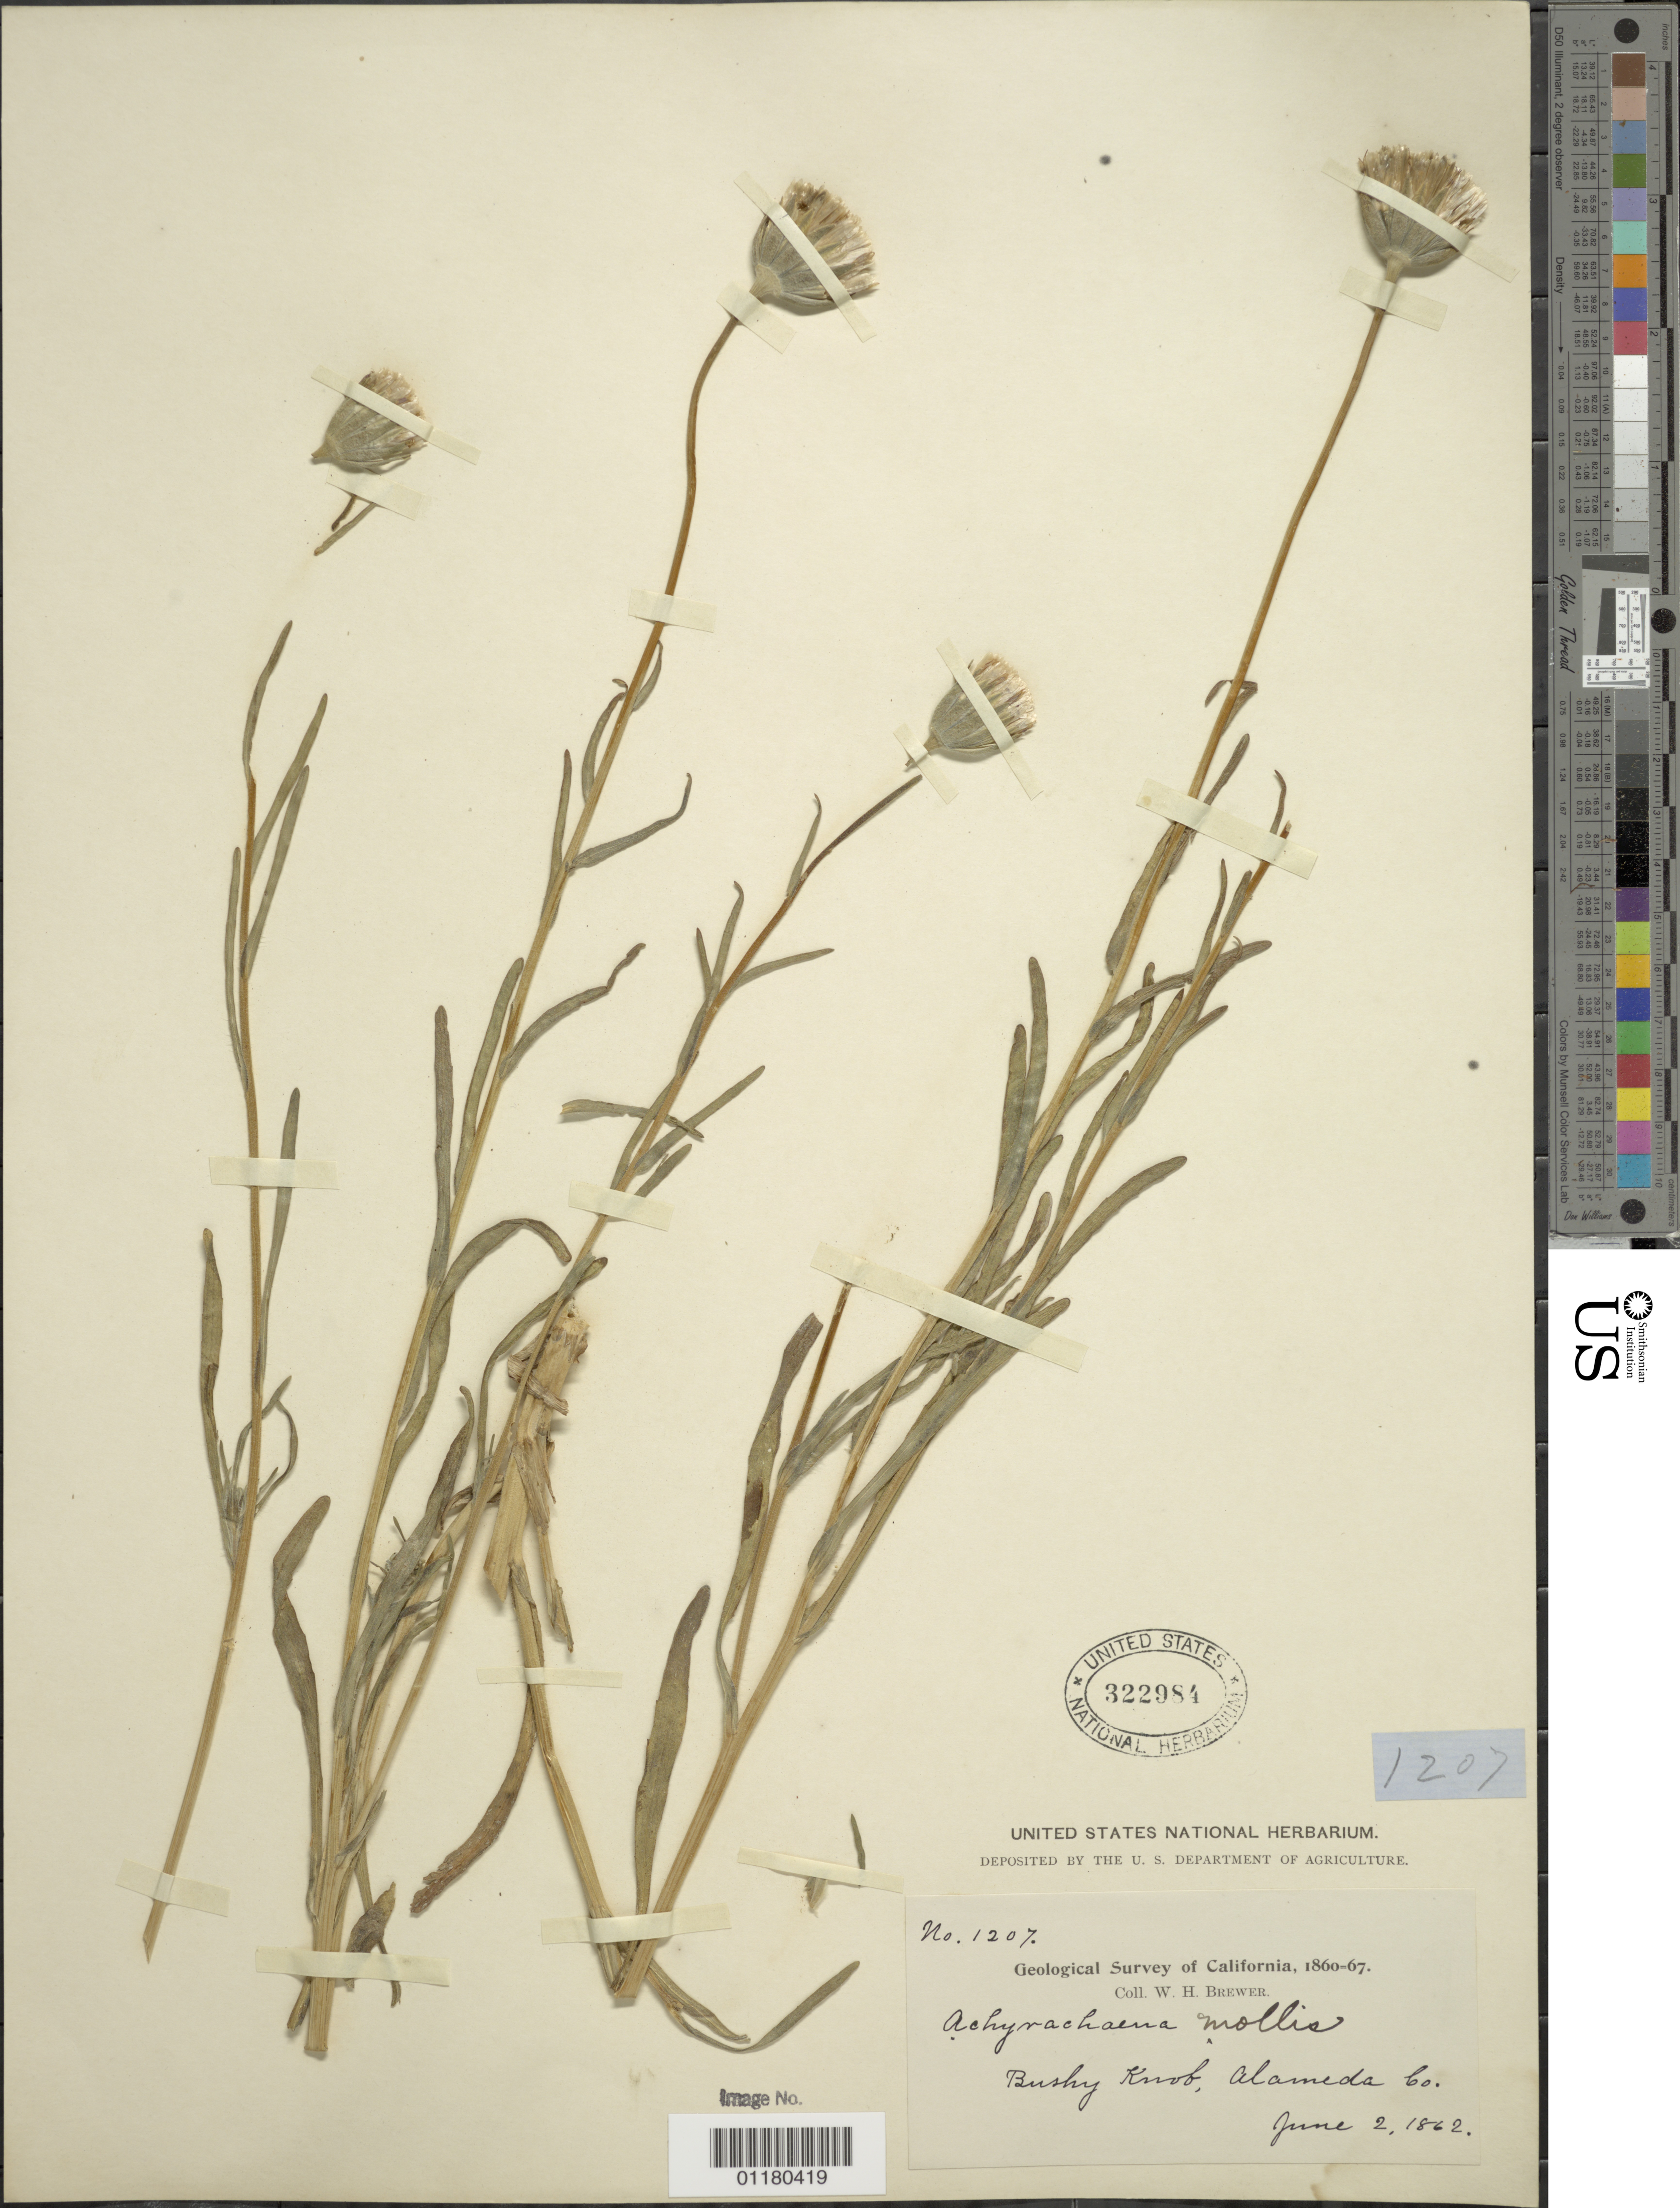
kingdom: Plantae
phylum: Tracheophyta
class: Magnoliopsida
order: Asterales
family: Asteraceae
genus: Achyrachaena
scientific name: Achyrachaena mollis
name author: Schauer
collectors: W. H. Brewer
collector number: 1207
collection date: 1862-06-02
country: United States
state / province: California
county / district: Alameda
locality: Bushy Knob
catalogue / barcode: US 322984